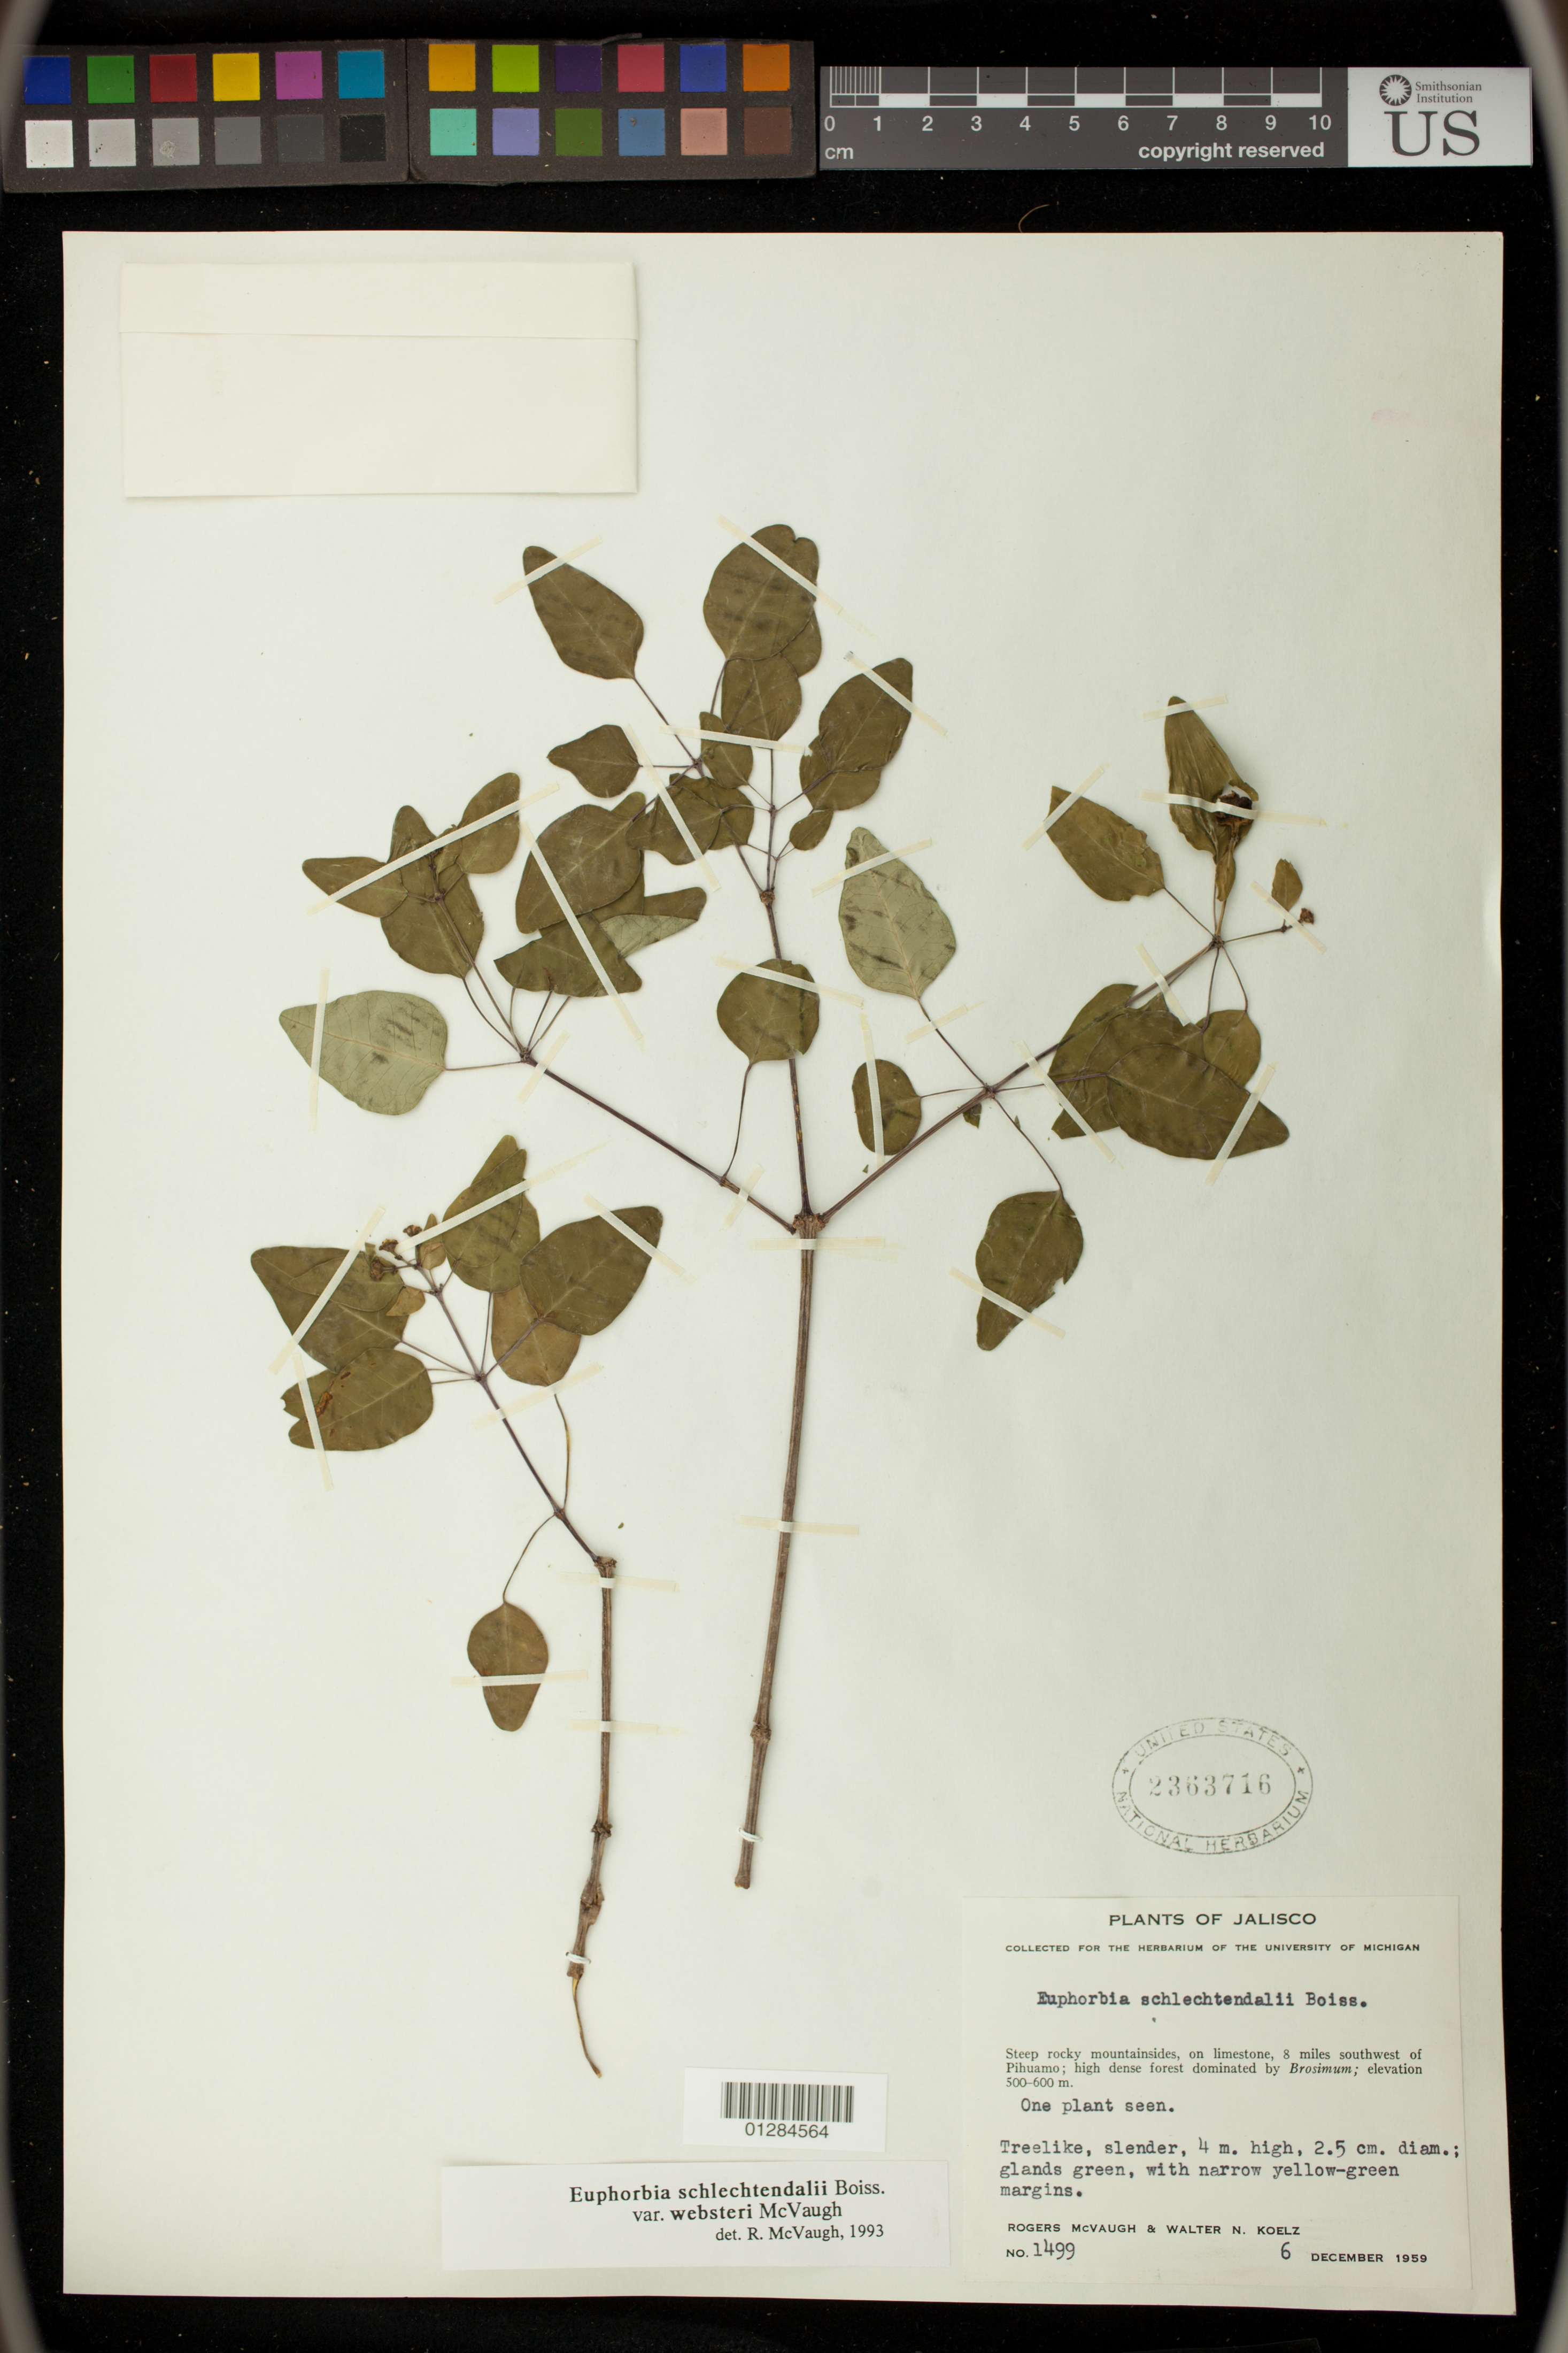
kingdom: Plantae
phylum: Tracheophyta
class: Magnoliopsida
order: Malpighiales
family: Euphorbiaceae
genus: Euphorbia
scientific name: Euphorbia schlechtendalii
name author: Boiss.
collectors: R. McVaugh & W. N. Koelz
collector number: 1499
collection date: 1959-12-06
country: Mexico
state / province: Jalisco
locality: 8 miles southwest of Pihuamo.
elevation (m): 500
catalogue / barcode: US 2363716